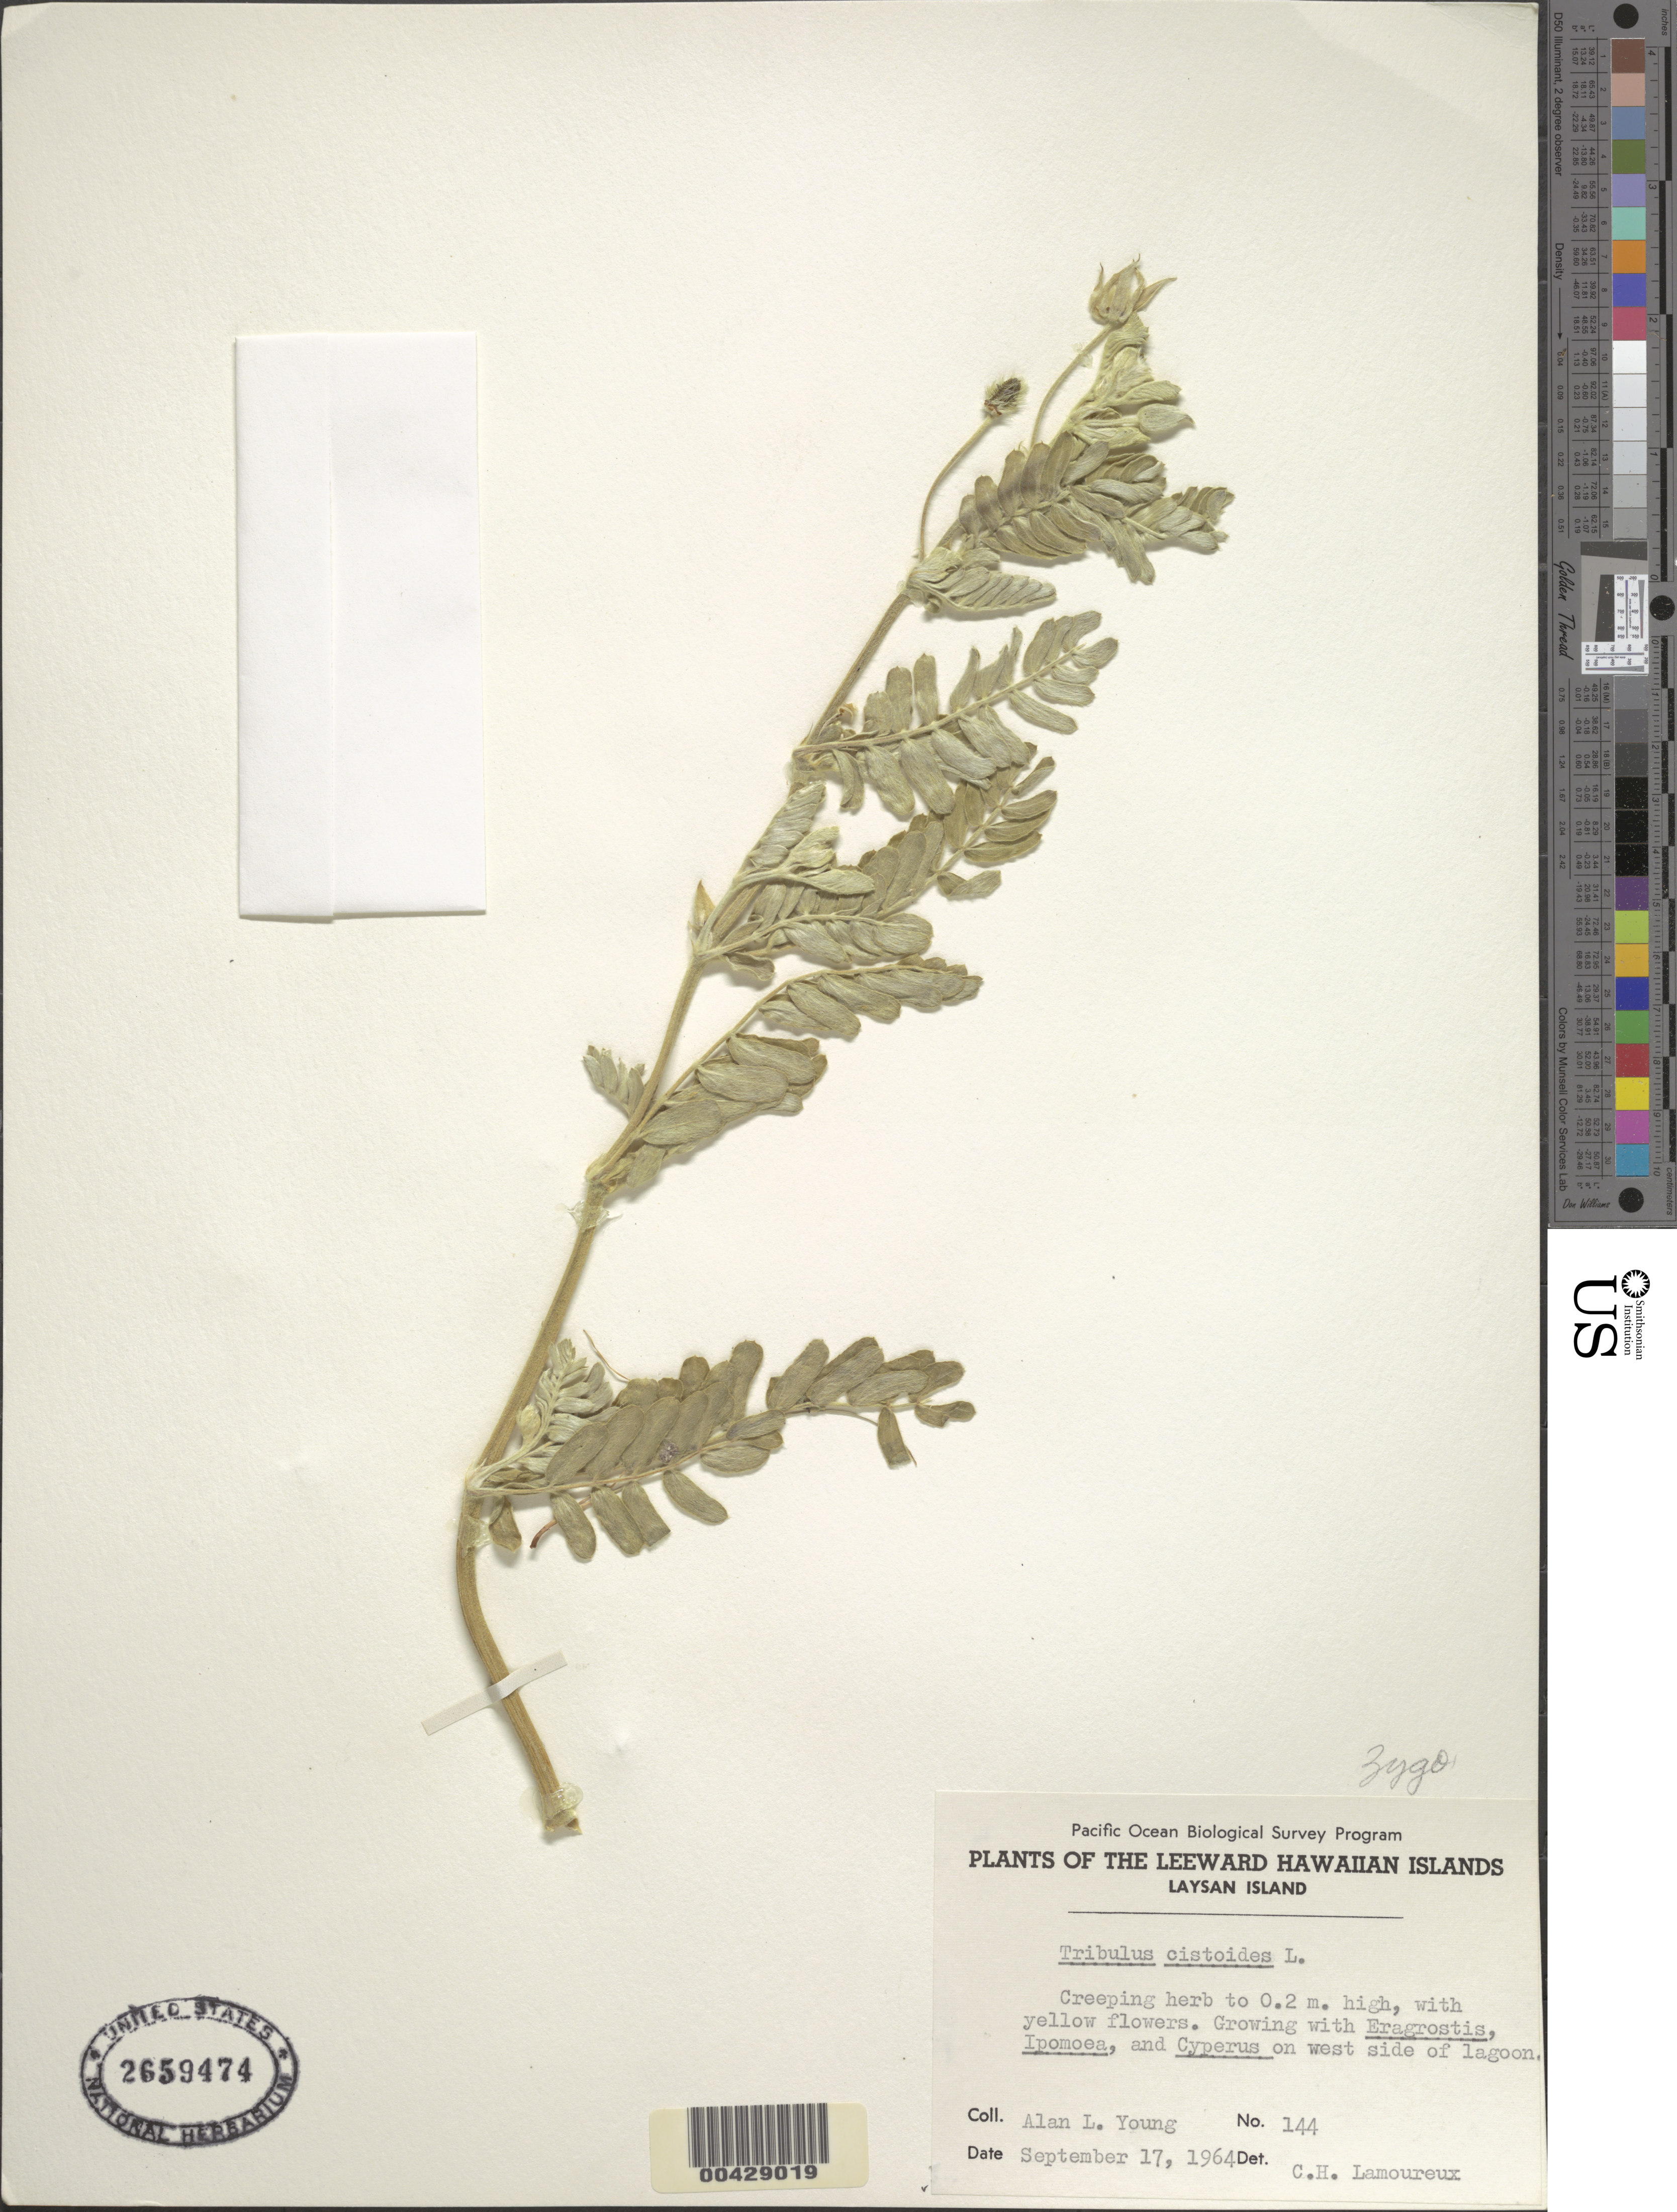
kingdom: Plantae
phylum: Tracheophyta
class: Magnoliopsida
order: Zygophyllales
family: Zygophyllaceae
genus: Tribulus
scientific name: Tribulus cistoides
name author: L.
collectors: A. Young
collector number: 144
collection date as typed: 17 Sep 1964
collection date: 1964-09-17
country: United States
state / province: Hawaii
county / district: Honolulu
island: Laysan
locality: west side of lagoon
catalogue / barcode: US 2659474